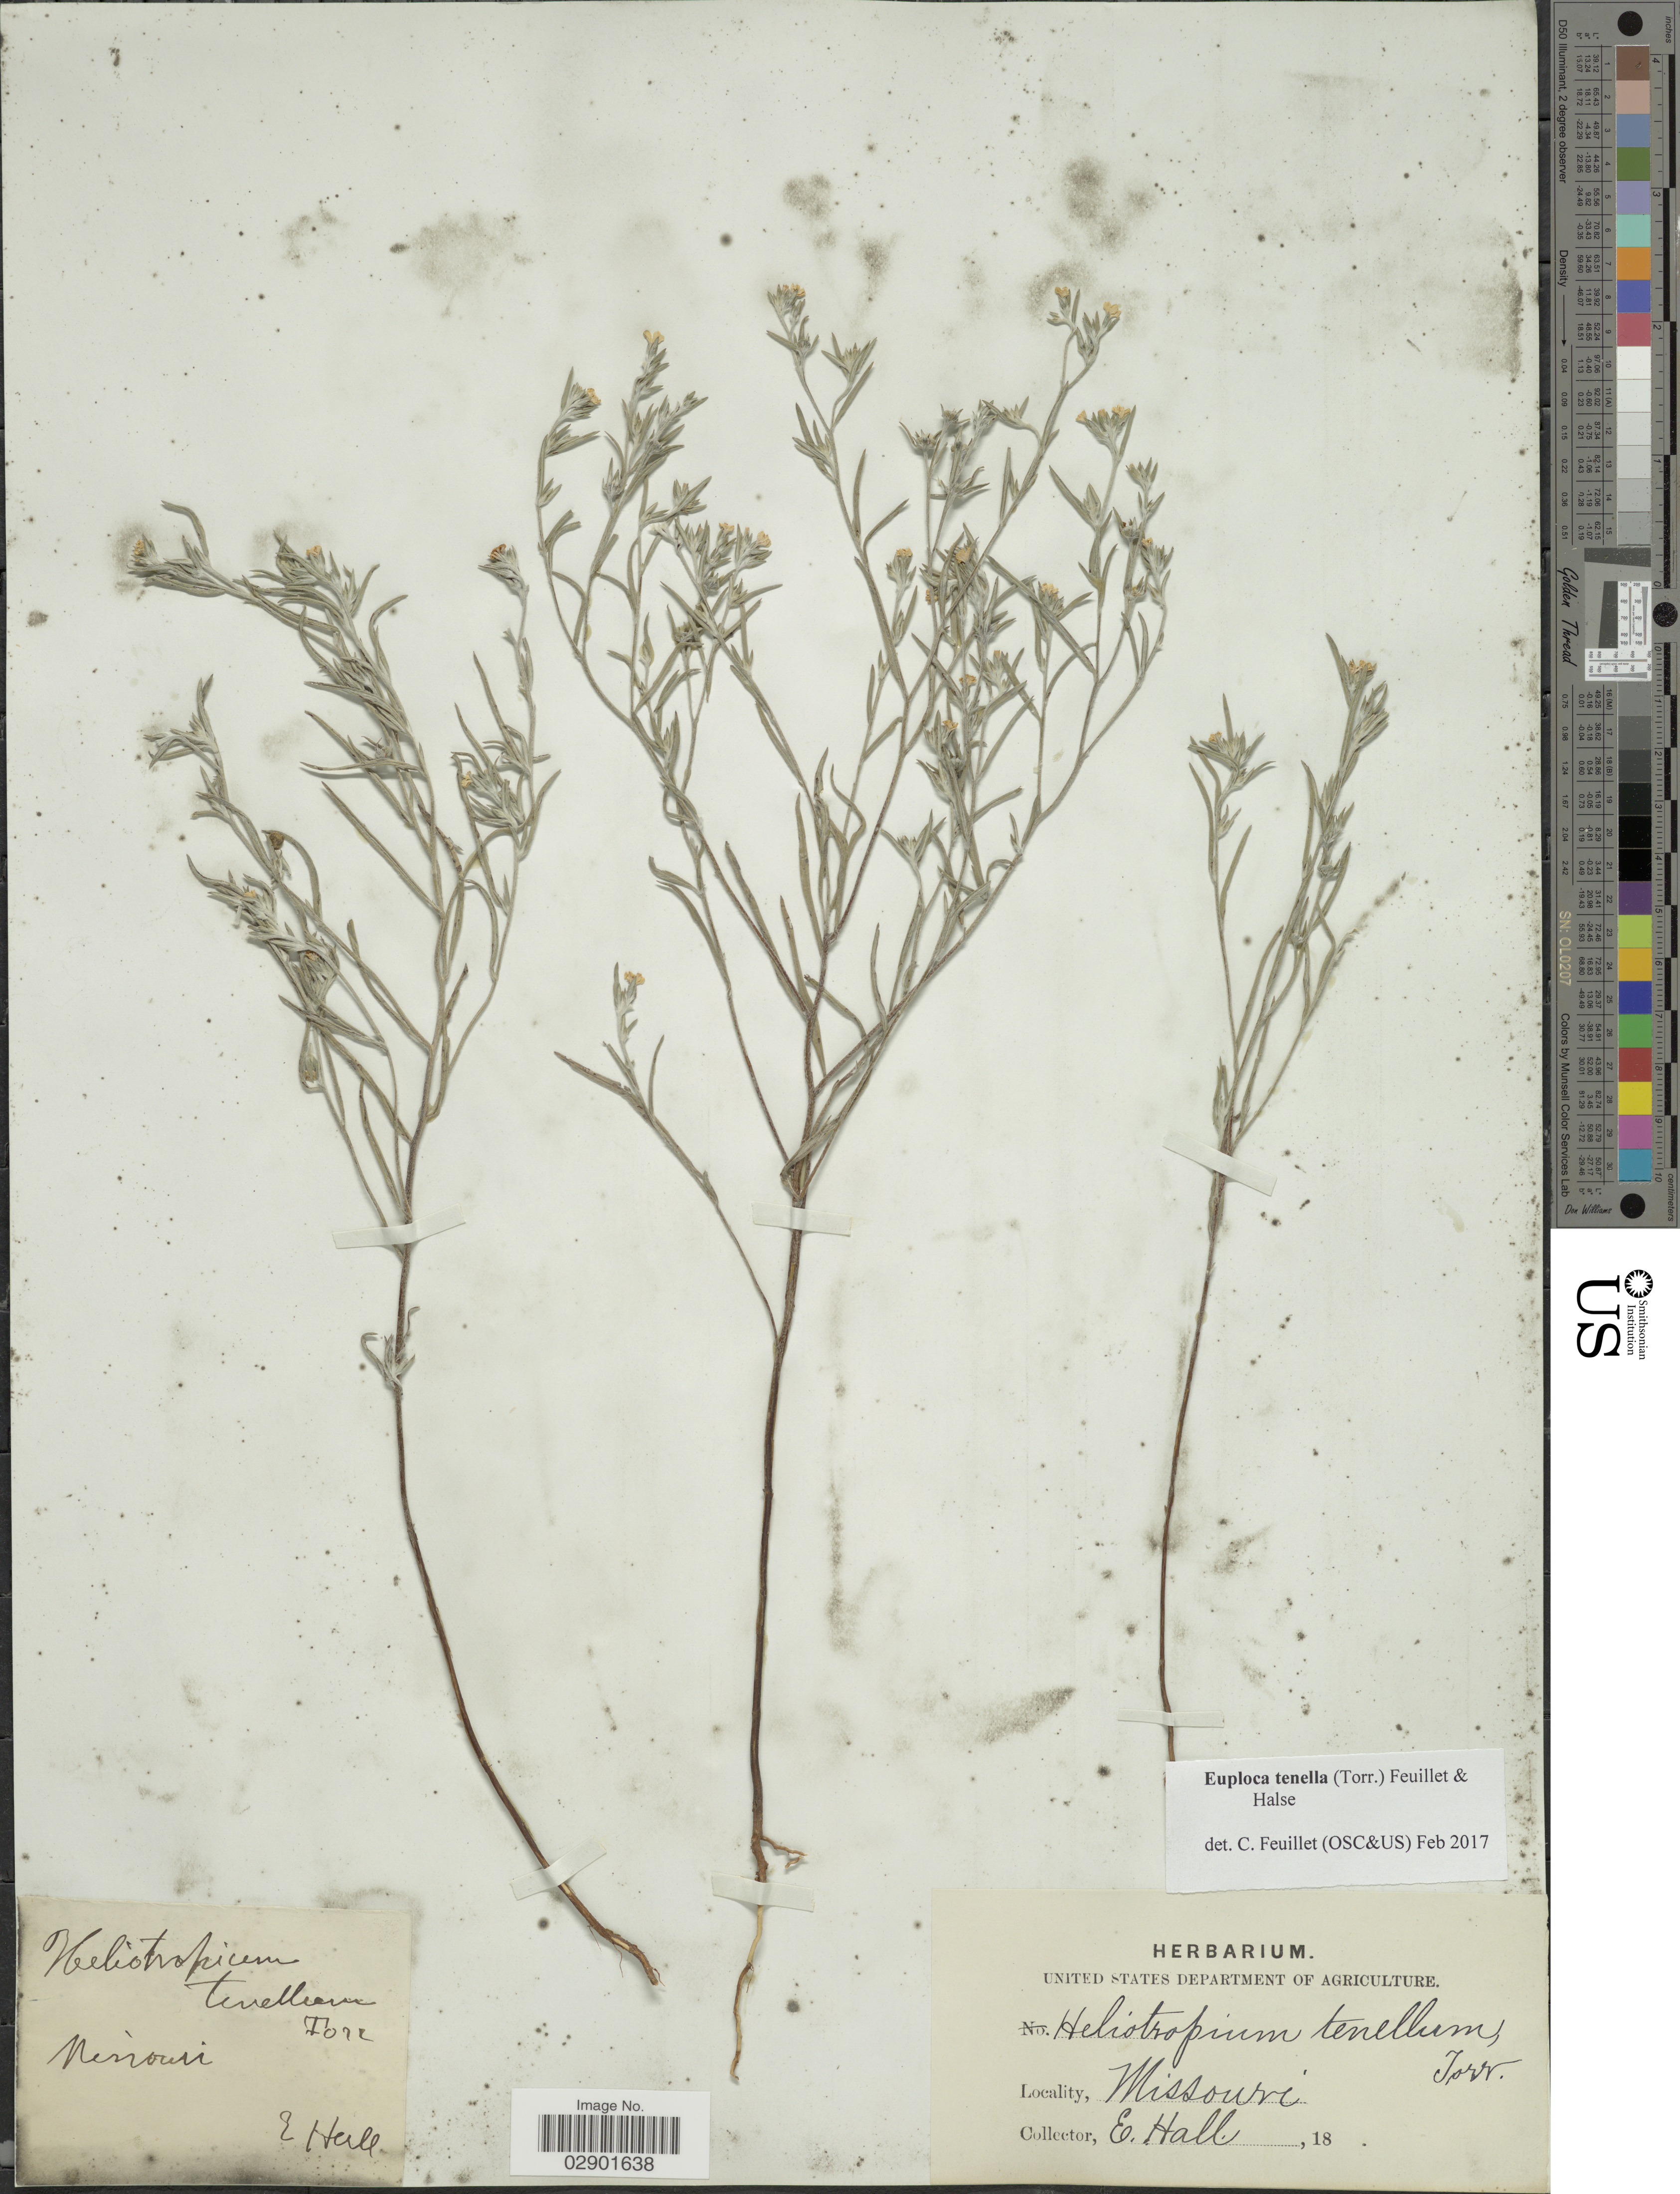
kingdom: Plantae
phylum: Tracheophyta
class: Magnoliopsida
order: Boraginales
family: Heliotropiaceae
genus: Euploca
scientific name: Euploca polyphylla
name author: (Lehm.) J.I.M. Melo & Semir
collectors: E. Hall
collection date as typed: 18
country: United States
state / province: Missouri